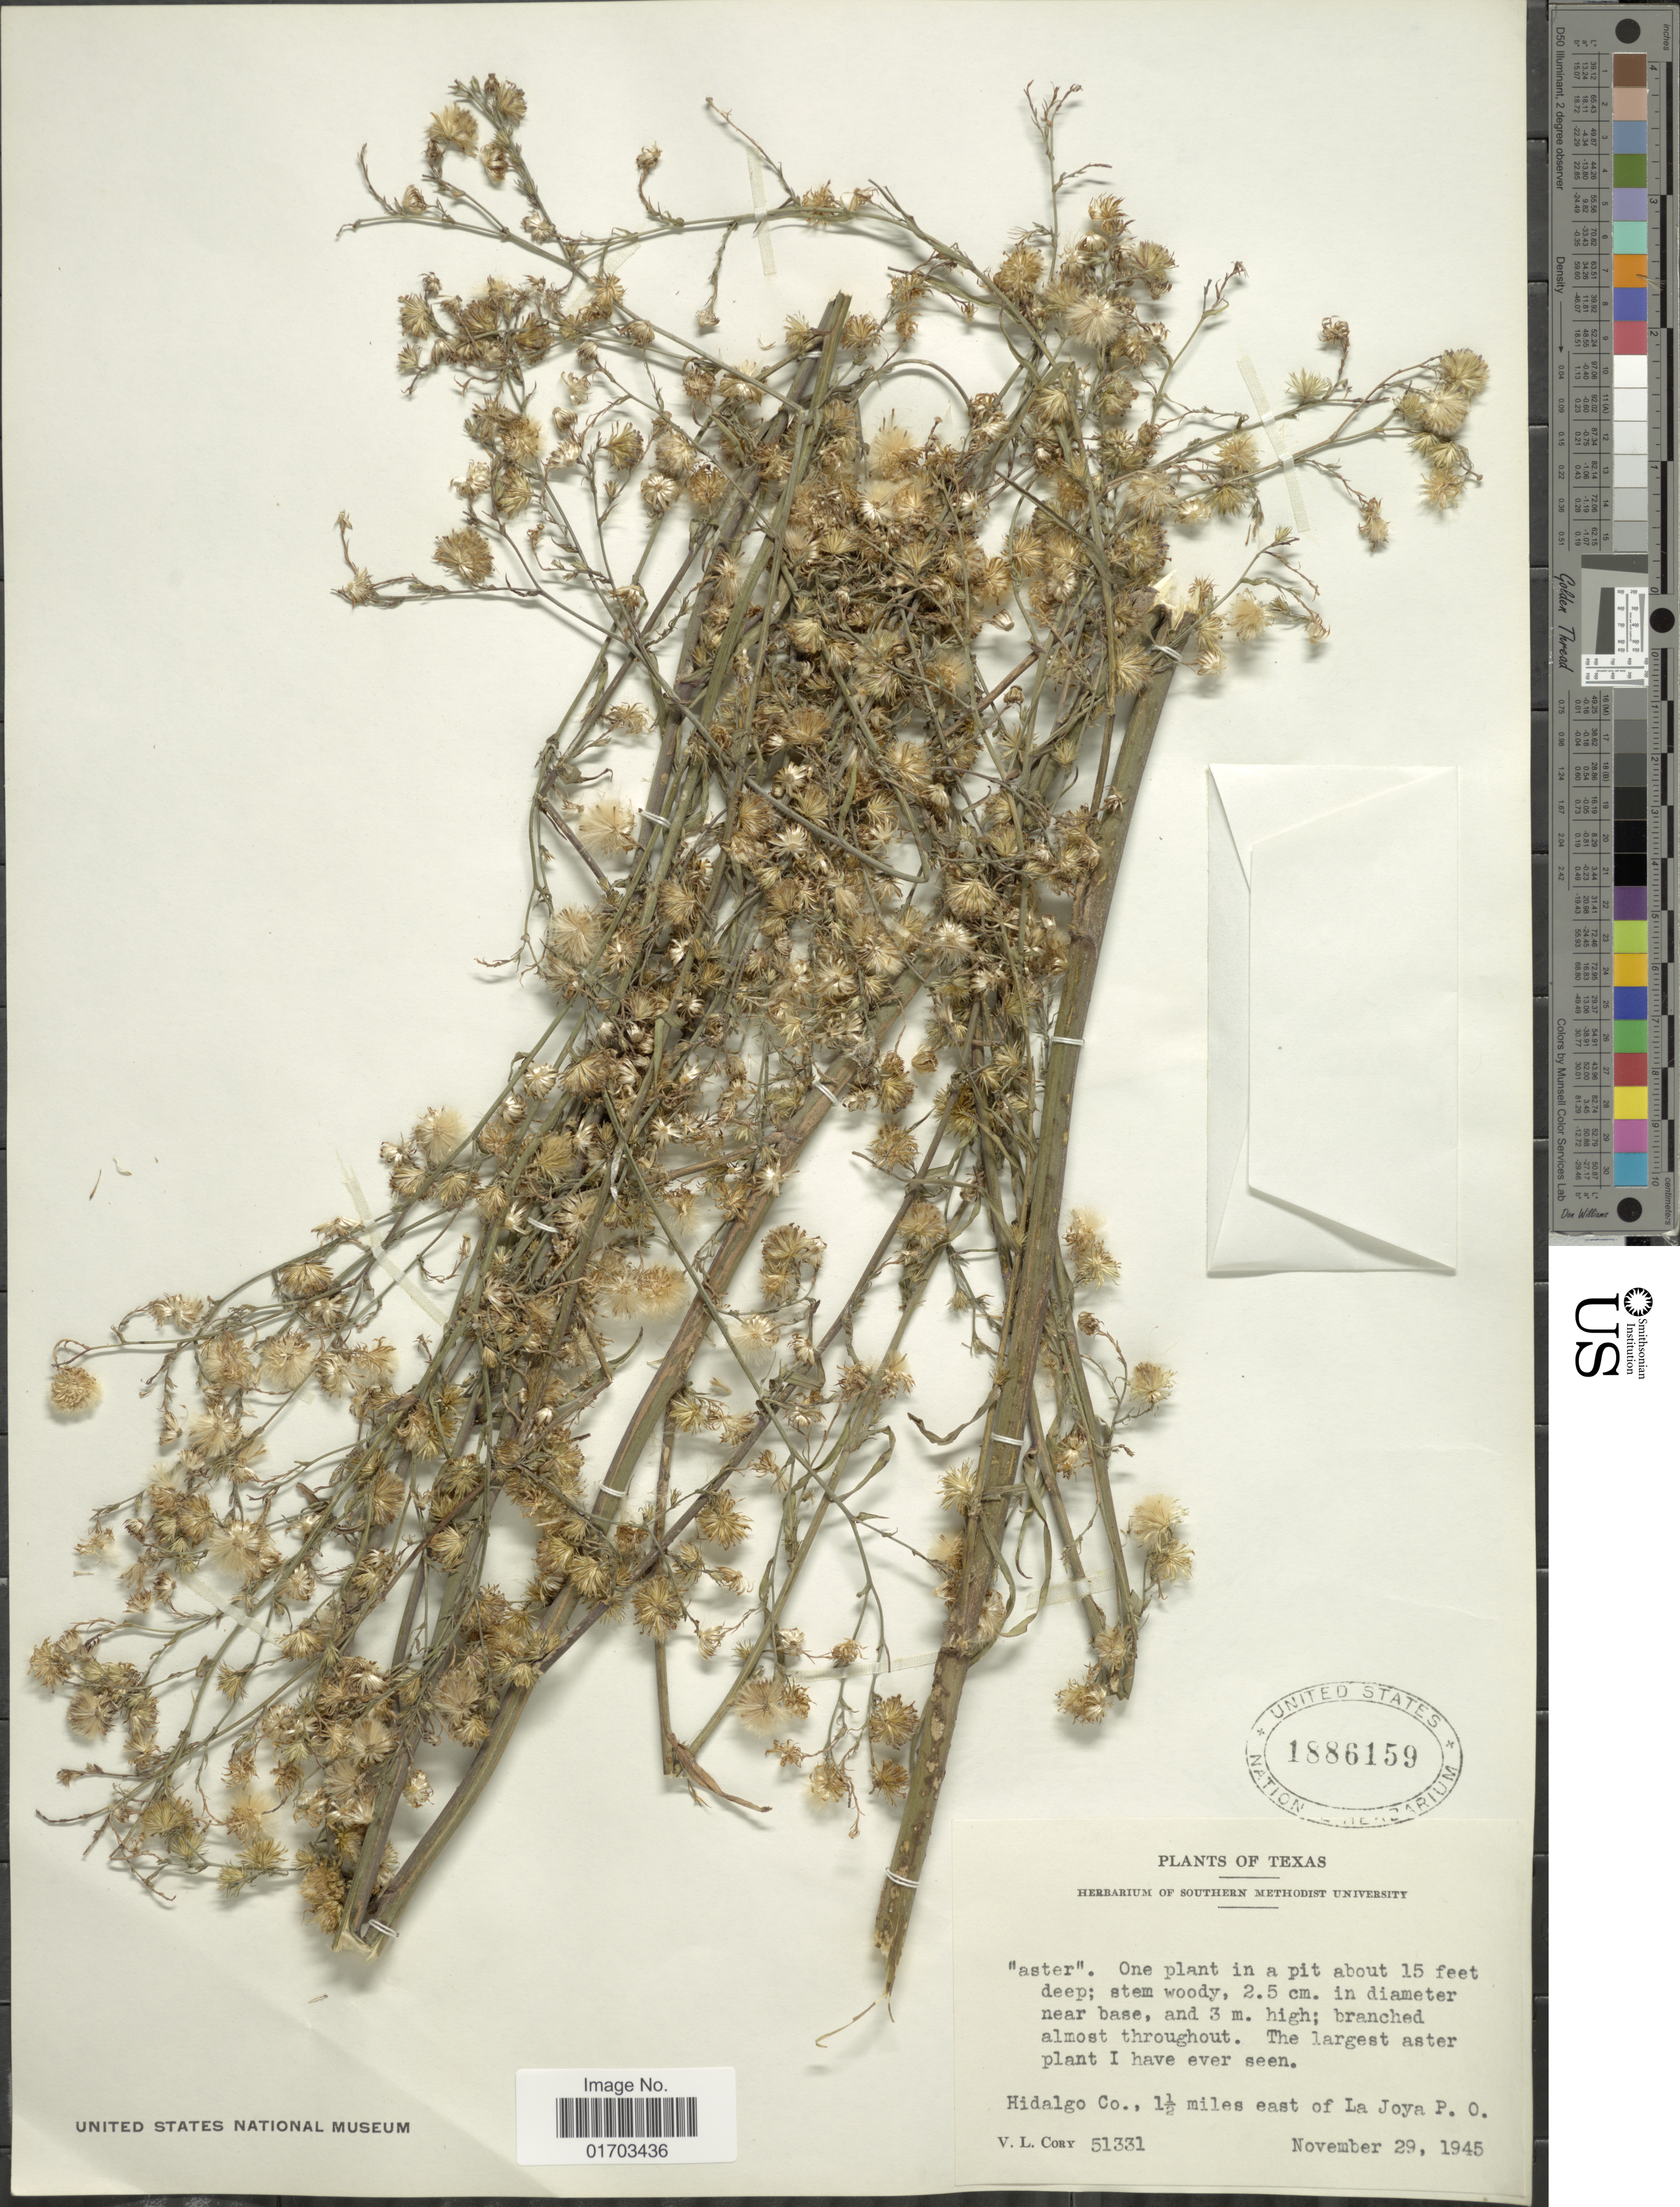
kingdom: Plantae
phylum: Tracheophyta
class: Magnoliopsida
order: Asterales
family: Asteraceae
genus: Symphyotrichum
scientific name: Symphyotrichum subulatum var. ligulatum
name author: (Shinners) S.D. Sundb.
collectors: V. Cory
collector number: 51331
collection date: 1945-11-29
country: United States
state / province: Texas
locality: Hidalgo Co., 1½ miles east of La Joya P.O.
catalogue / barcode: US 1886159